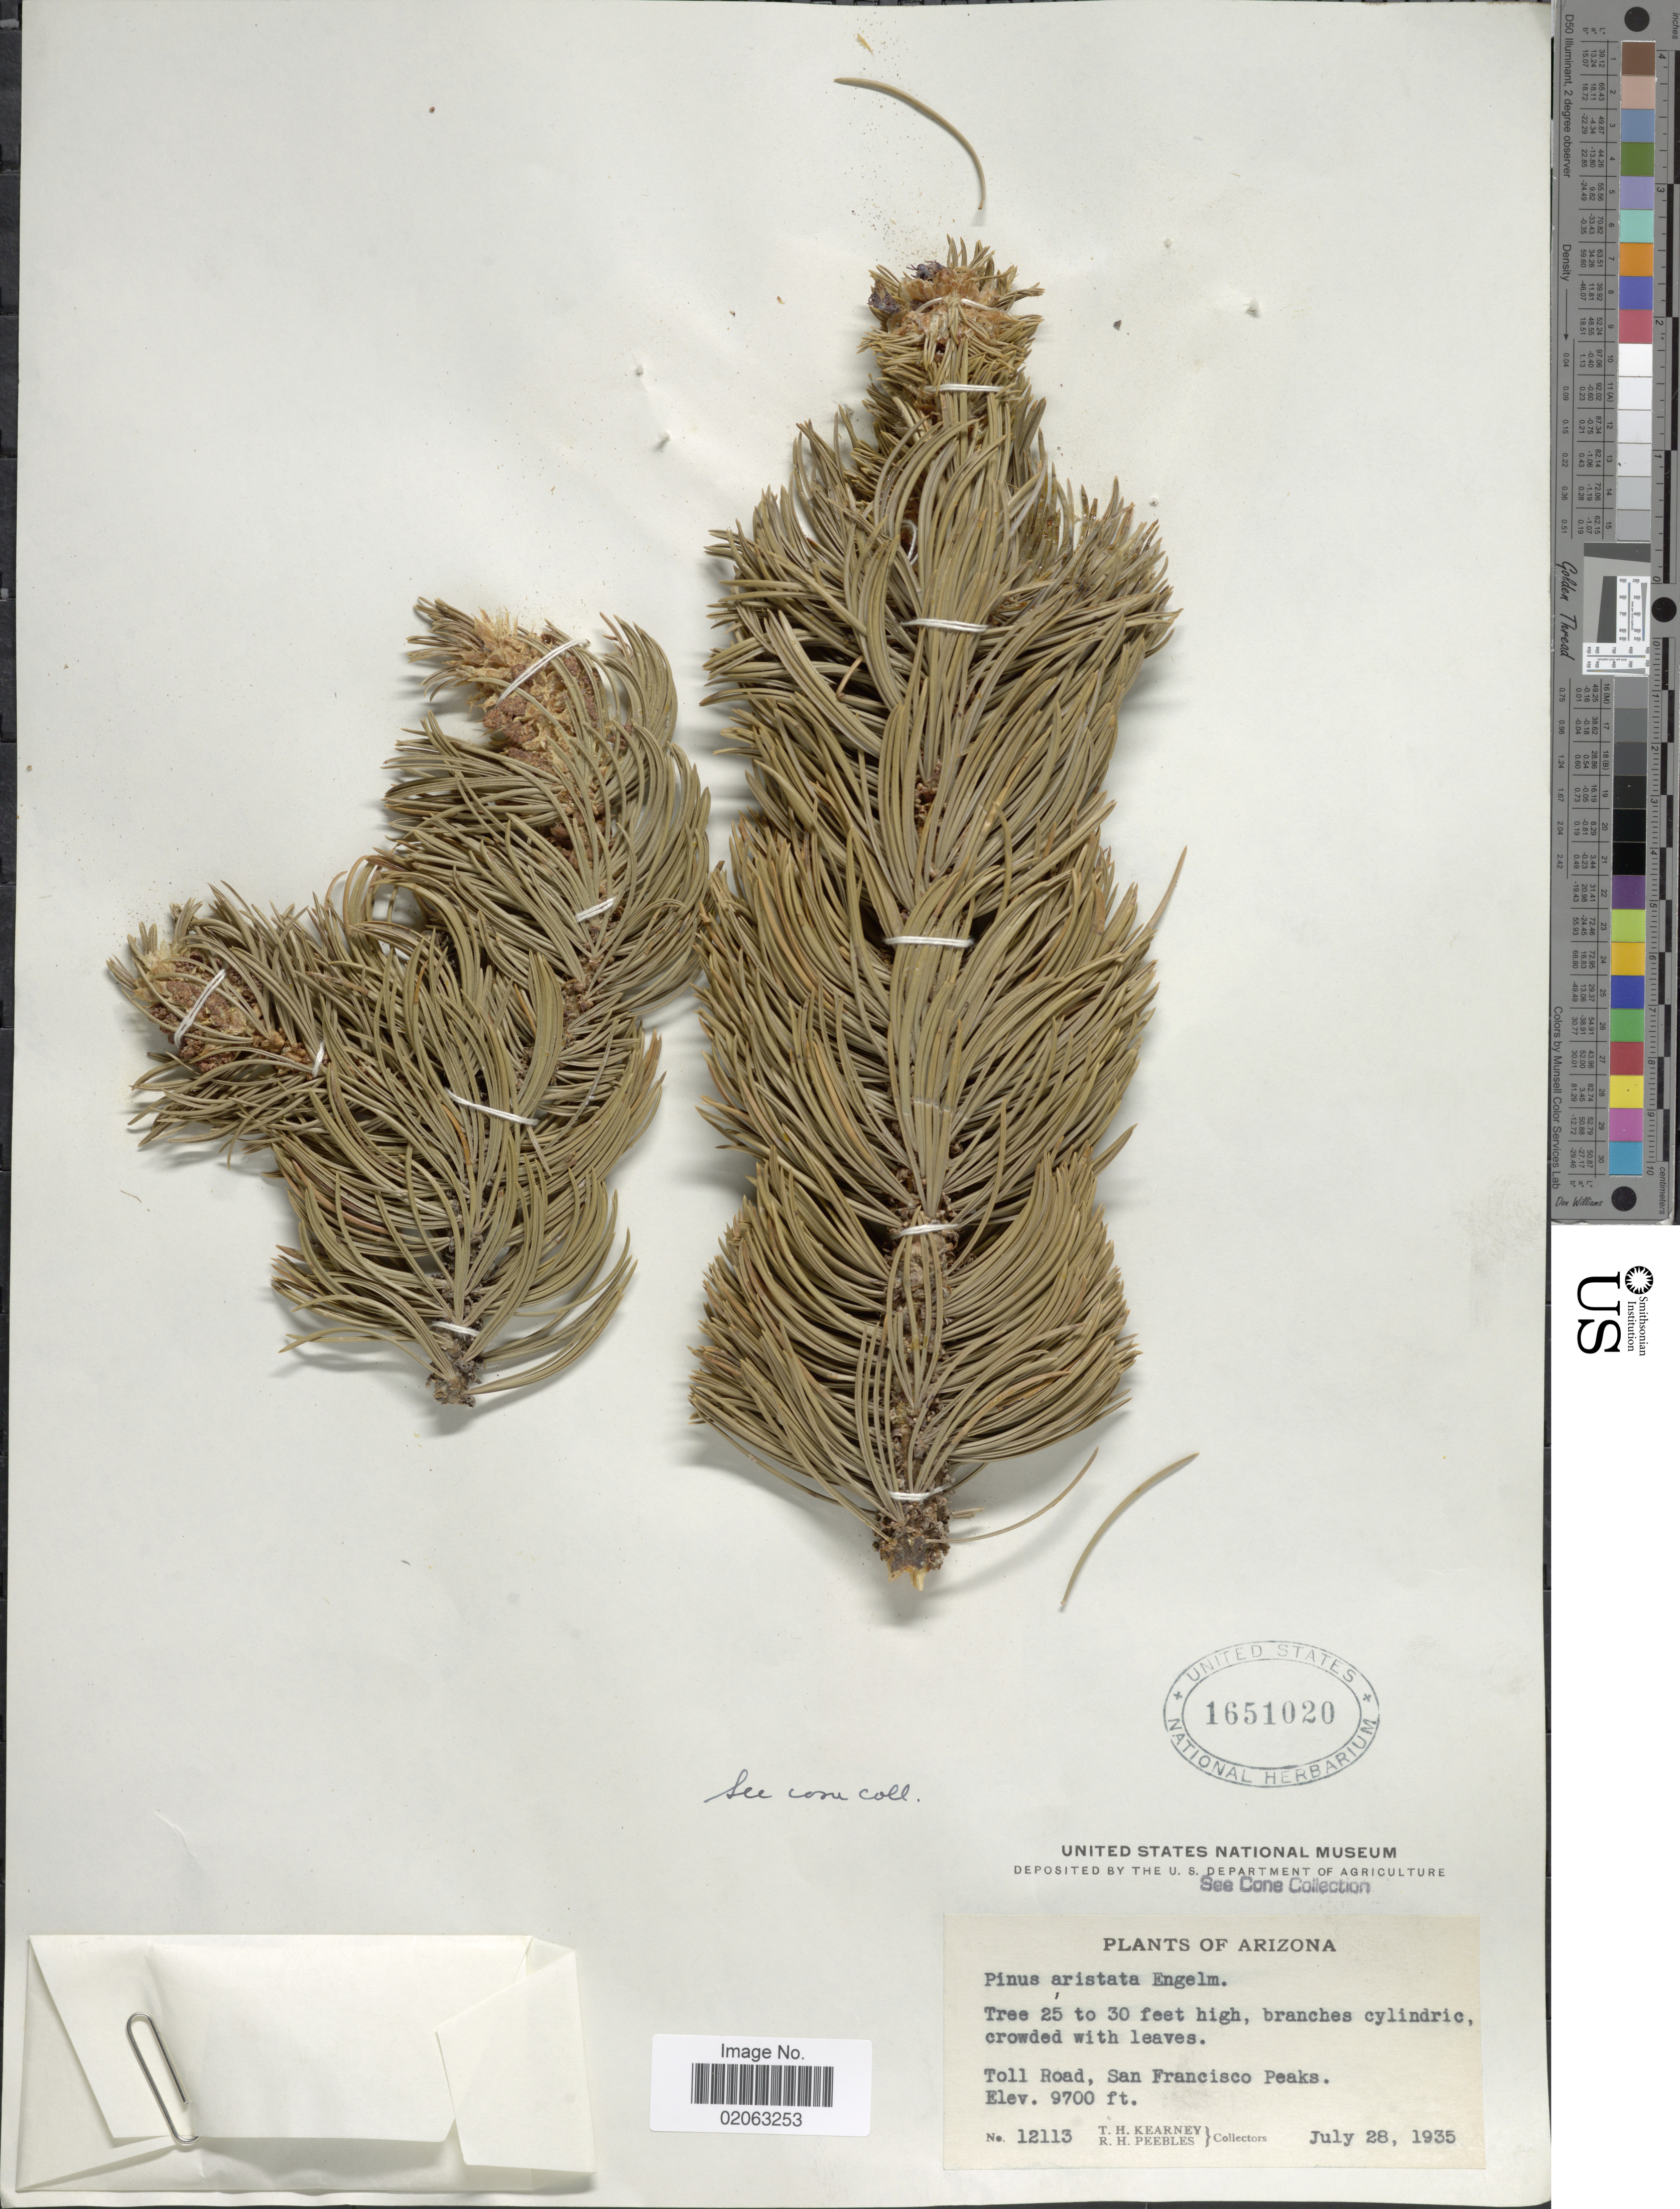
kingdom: Plantae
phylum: Tracheophyta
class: Pinopsida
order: Pinales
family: Pinaceae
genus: Pinus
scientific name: Pinus aristata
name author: Engelm.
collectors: T. H. Kearney & R. H. Peebles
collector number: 12113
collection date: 1935-07-28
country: United States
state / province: Arizona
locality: Toll Road, San Francisco Peaks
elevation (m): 2957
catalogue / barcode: US 1651020